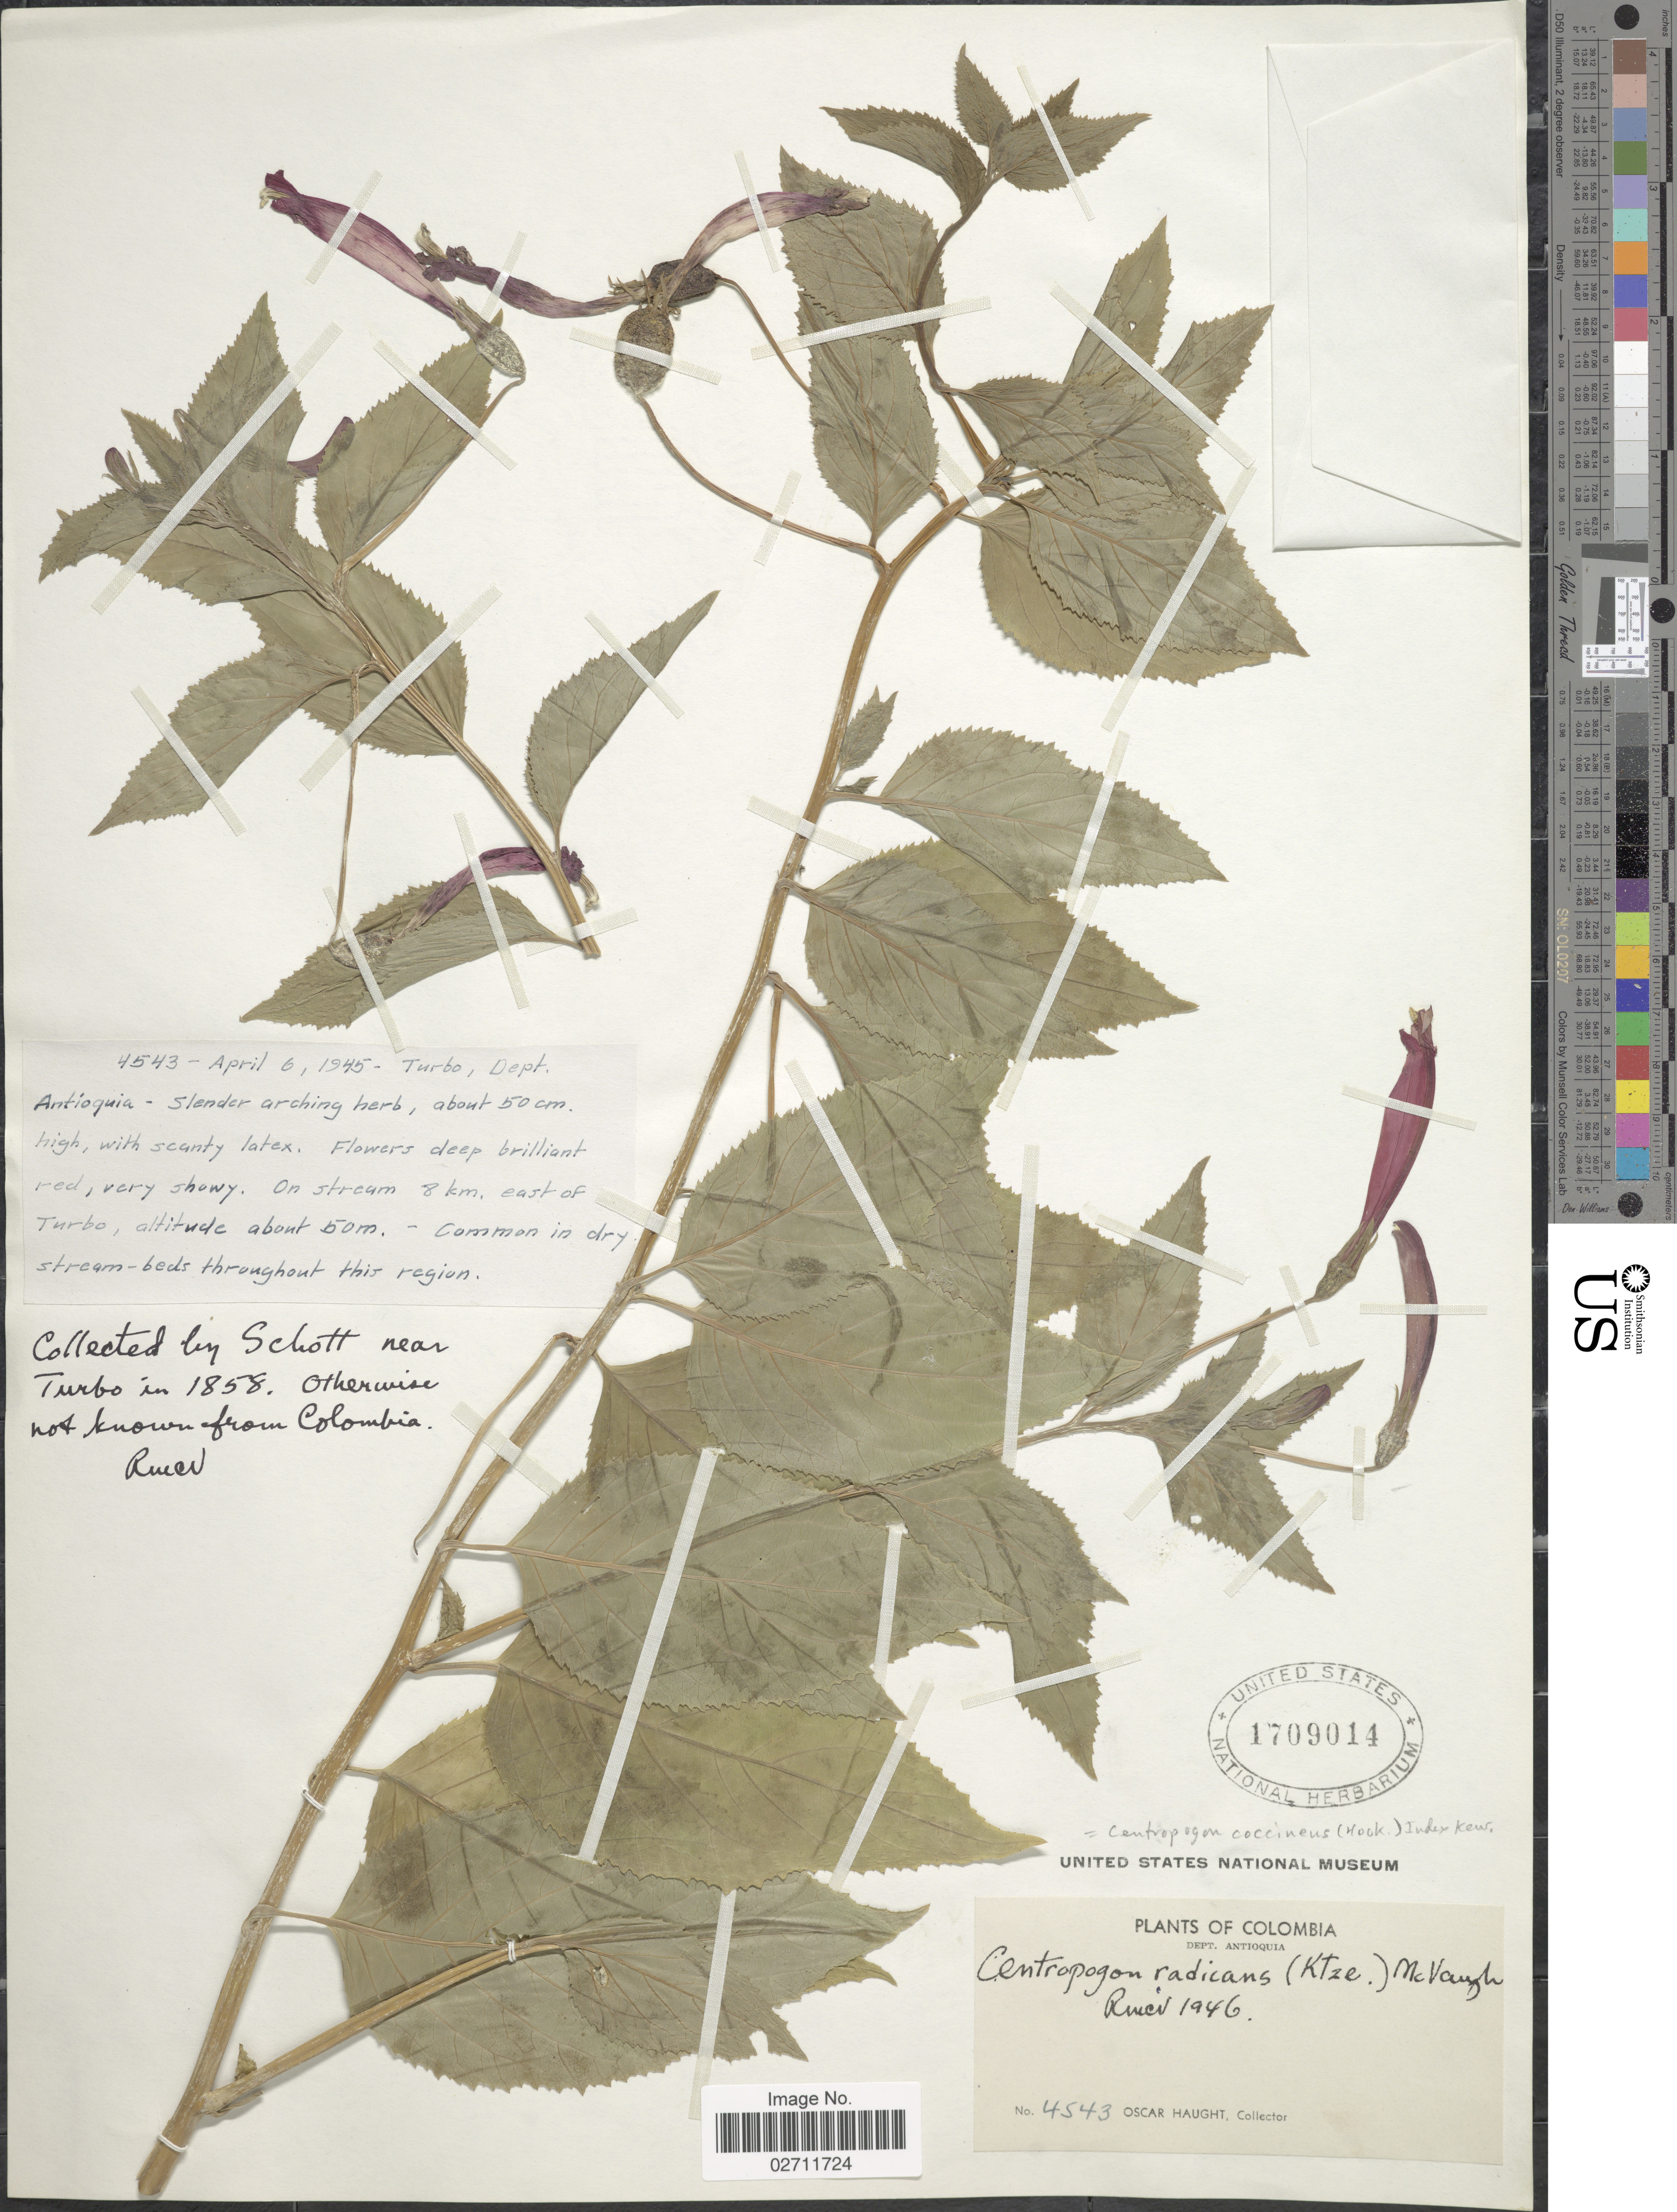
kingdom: Plantae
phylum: Tracheophyta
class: Magnoliopsida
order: Asterales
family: Campanulaceae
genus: Centropogon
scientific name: Centropogon coccineus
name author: (Hook.) Regel ex B.D. Jacks.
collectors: O. L. Haught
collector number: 4543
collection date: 1945-04-06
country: Colombia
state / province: Antioquia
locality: On stream 8 km. east of Turbo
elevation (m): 50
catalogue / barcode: US 1709014